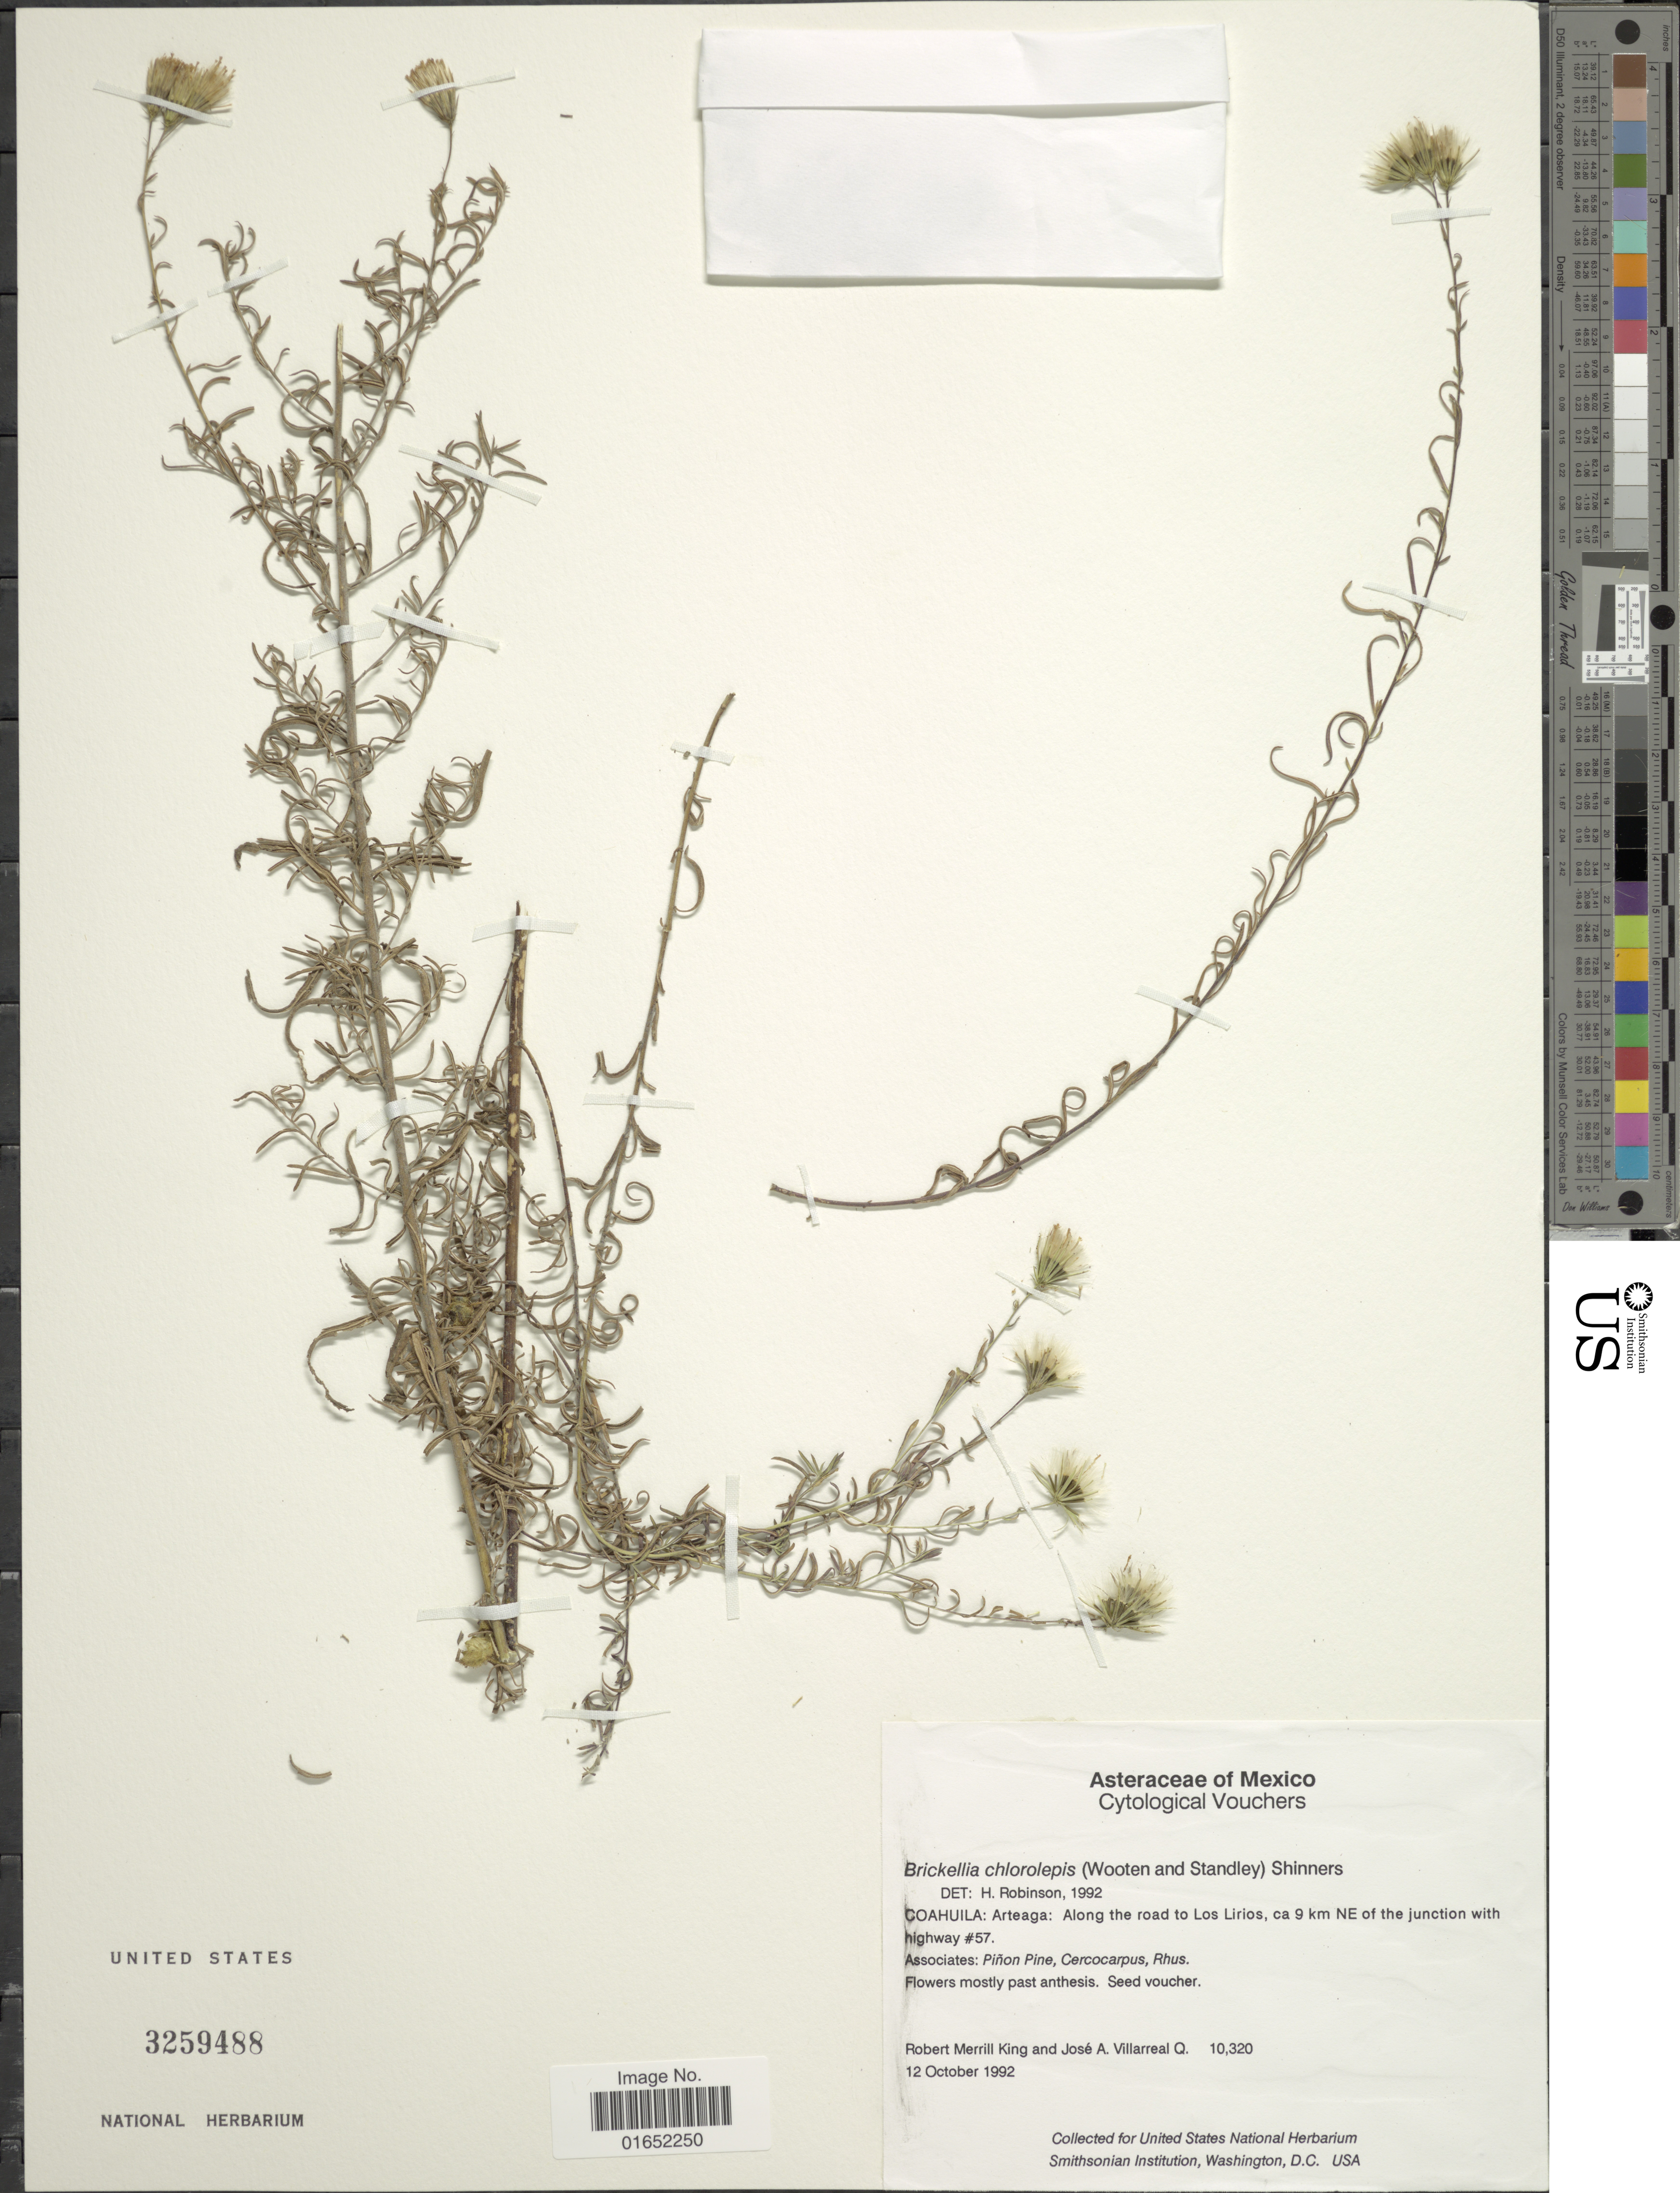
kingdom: Plantae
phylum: Tracheophyta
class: Magnoliopsida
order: Asterales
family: Asteraceae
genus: Brickellia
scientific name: Brickellia rosmarinifolia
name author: (Vent.) W.A. Weber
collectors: R. M. King & J. Villarreal-Quintanilla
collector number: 10320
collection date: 1922-10-12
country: Mexico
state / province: Coahuila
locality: Arteaga: Along the road to los Lirios, ca 9 km NE of the junction with highway #57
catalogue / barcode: US 3259488